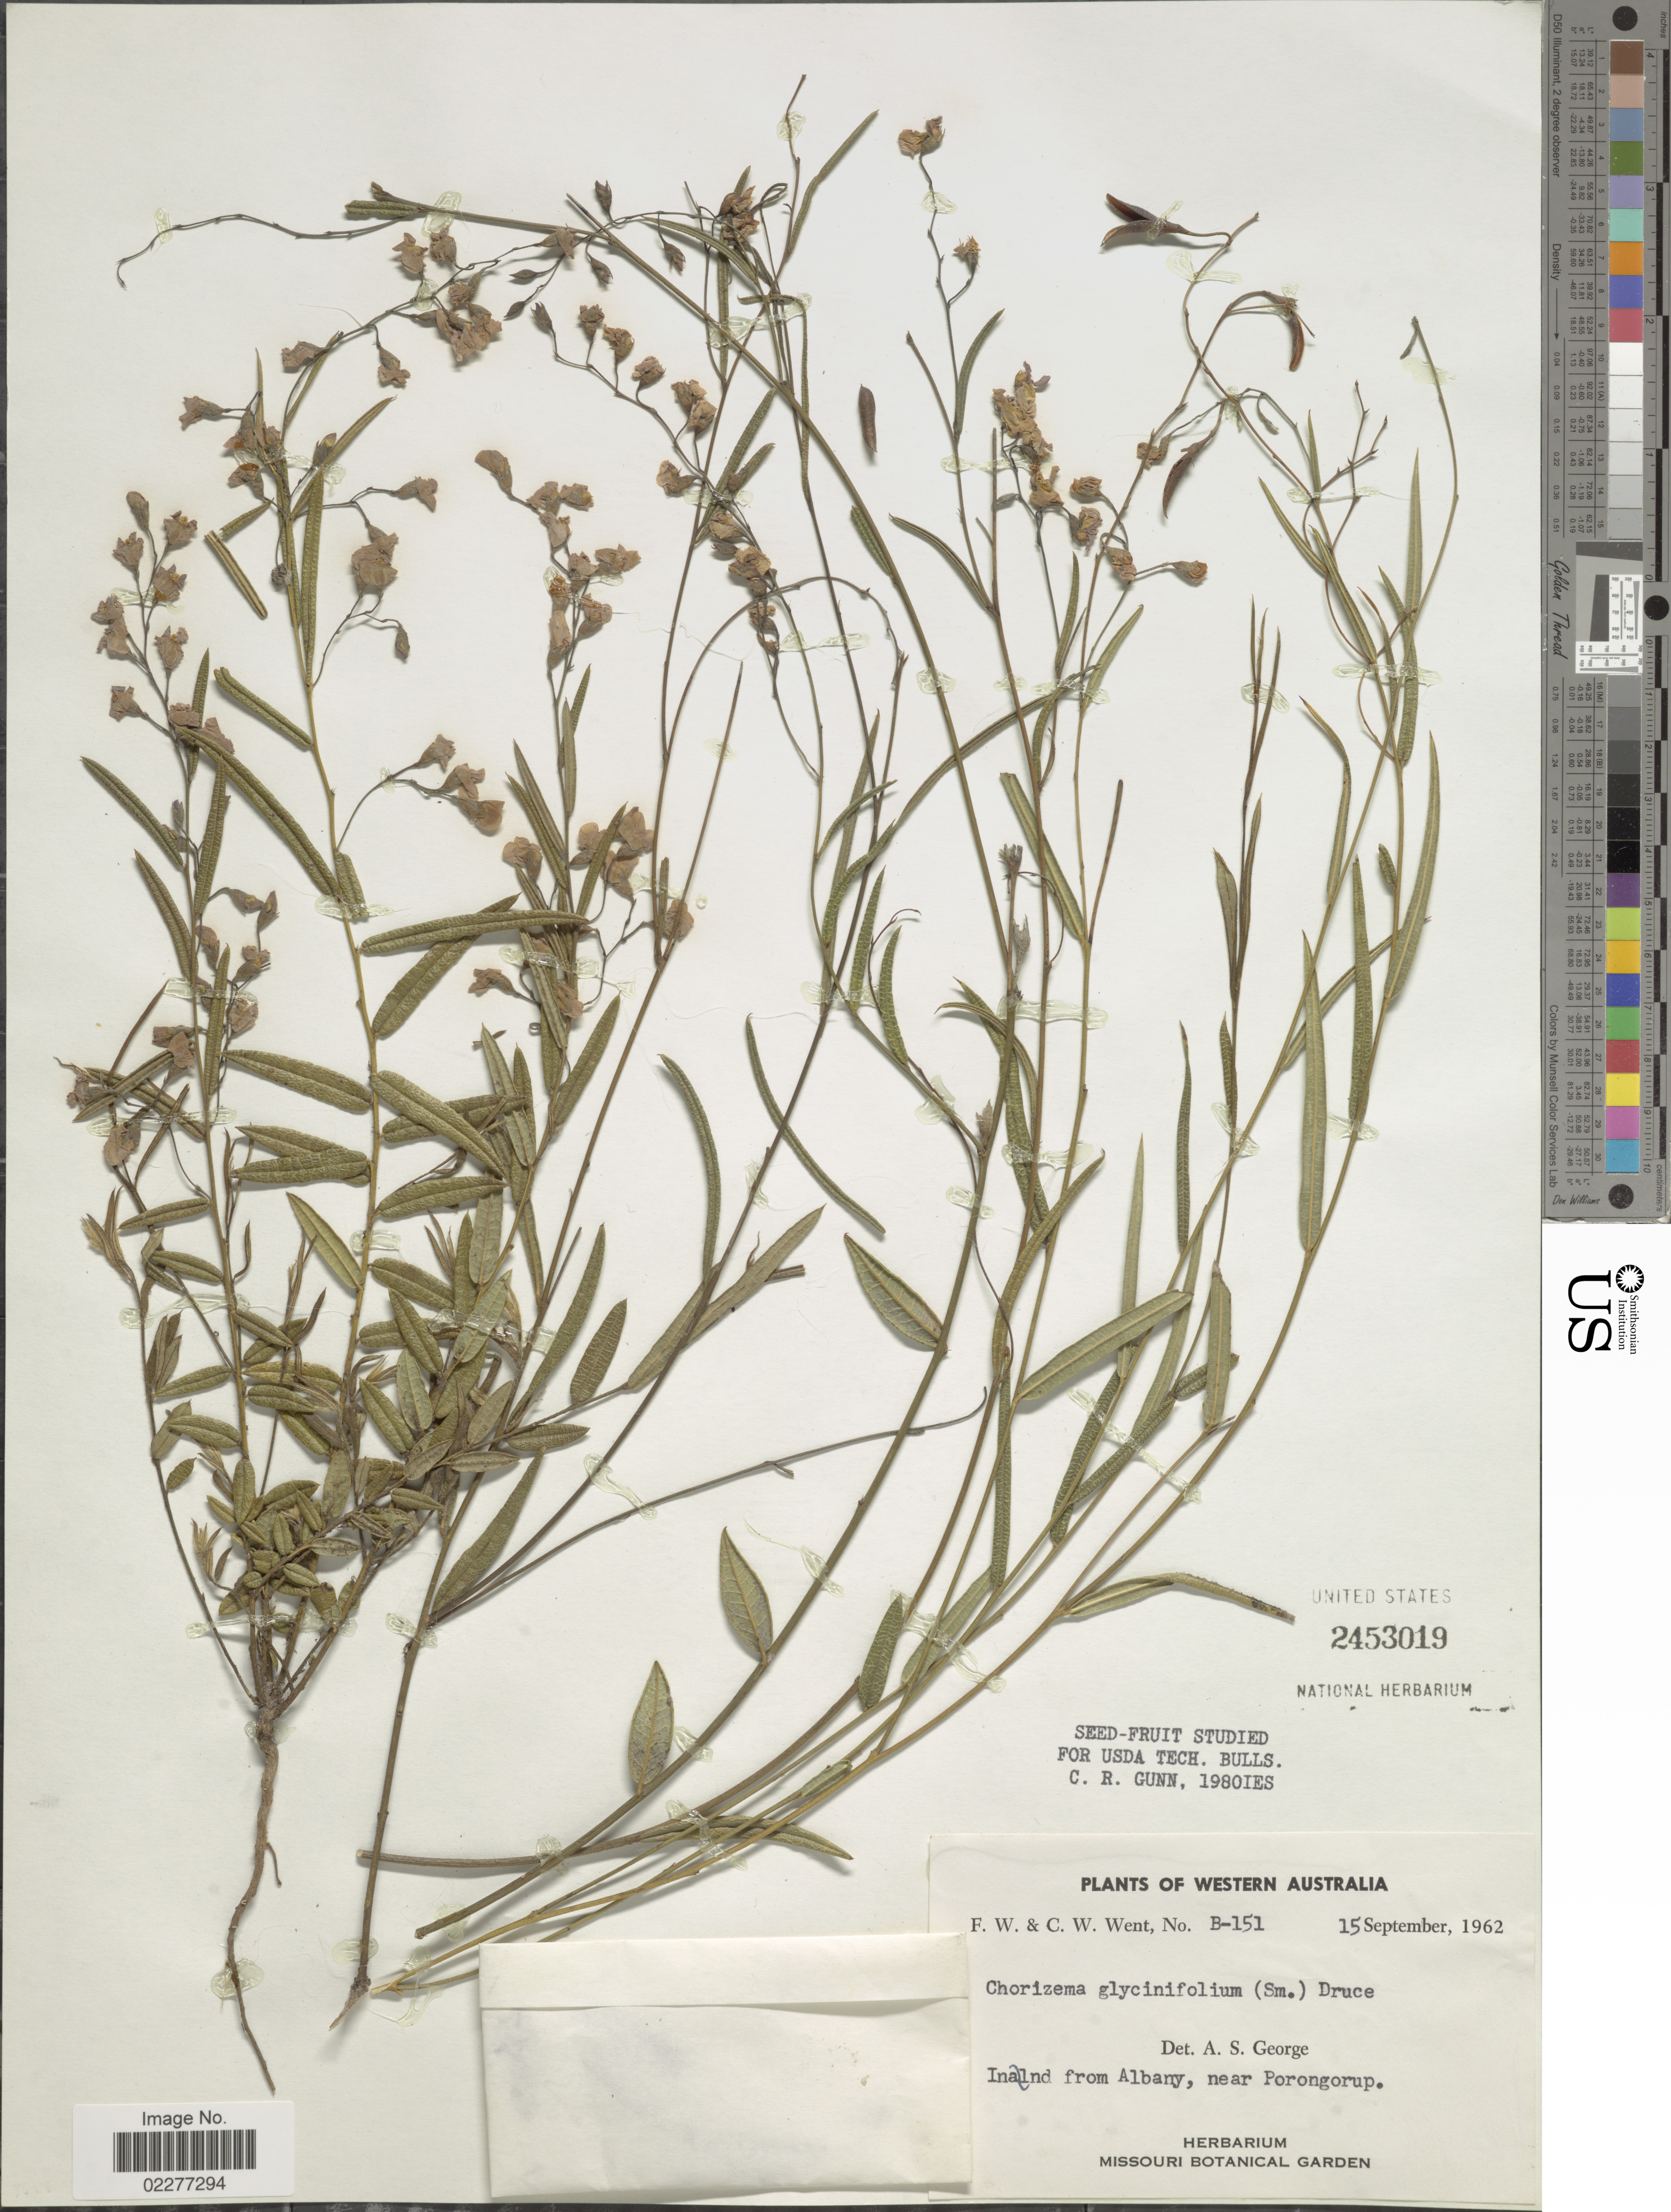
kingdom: Plantae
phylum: Tracheophyta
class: Magnoliopsida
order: Fabales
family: Fabaceae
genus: Chorizema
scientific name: Chorizema glycinifolium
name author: (Sm.) Druce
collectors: F. W. Went & C. W. Went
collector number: B-151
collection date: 1962-09-15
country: Australia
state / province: Western Australia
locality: Inland from Albany, near Porongroup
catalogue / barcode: US 2453019